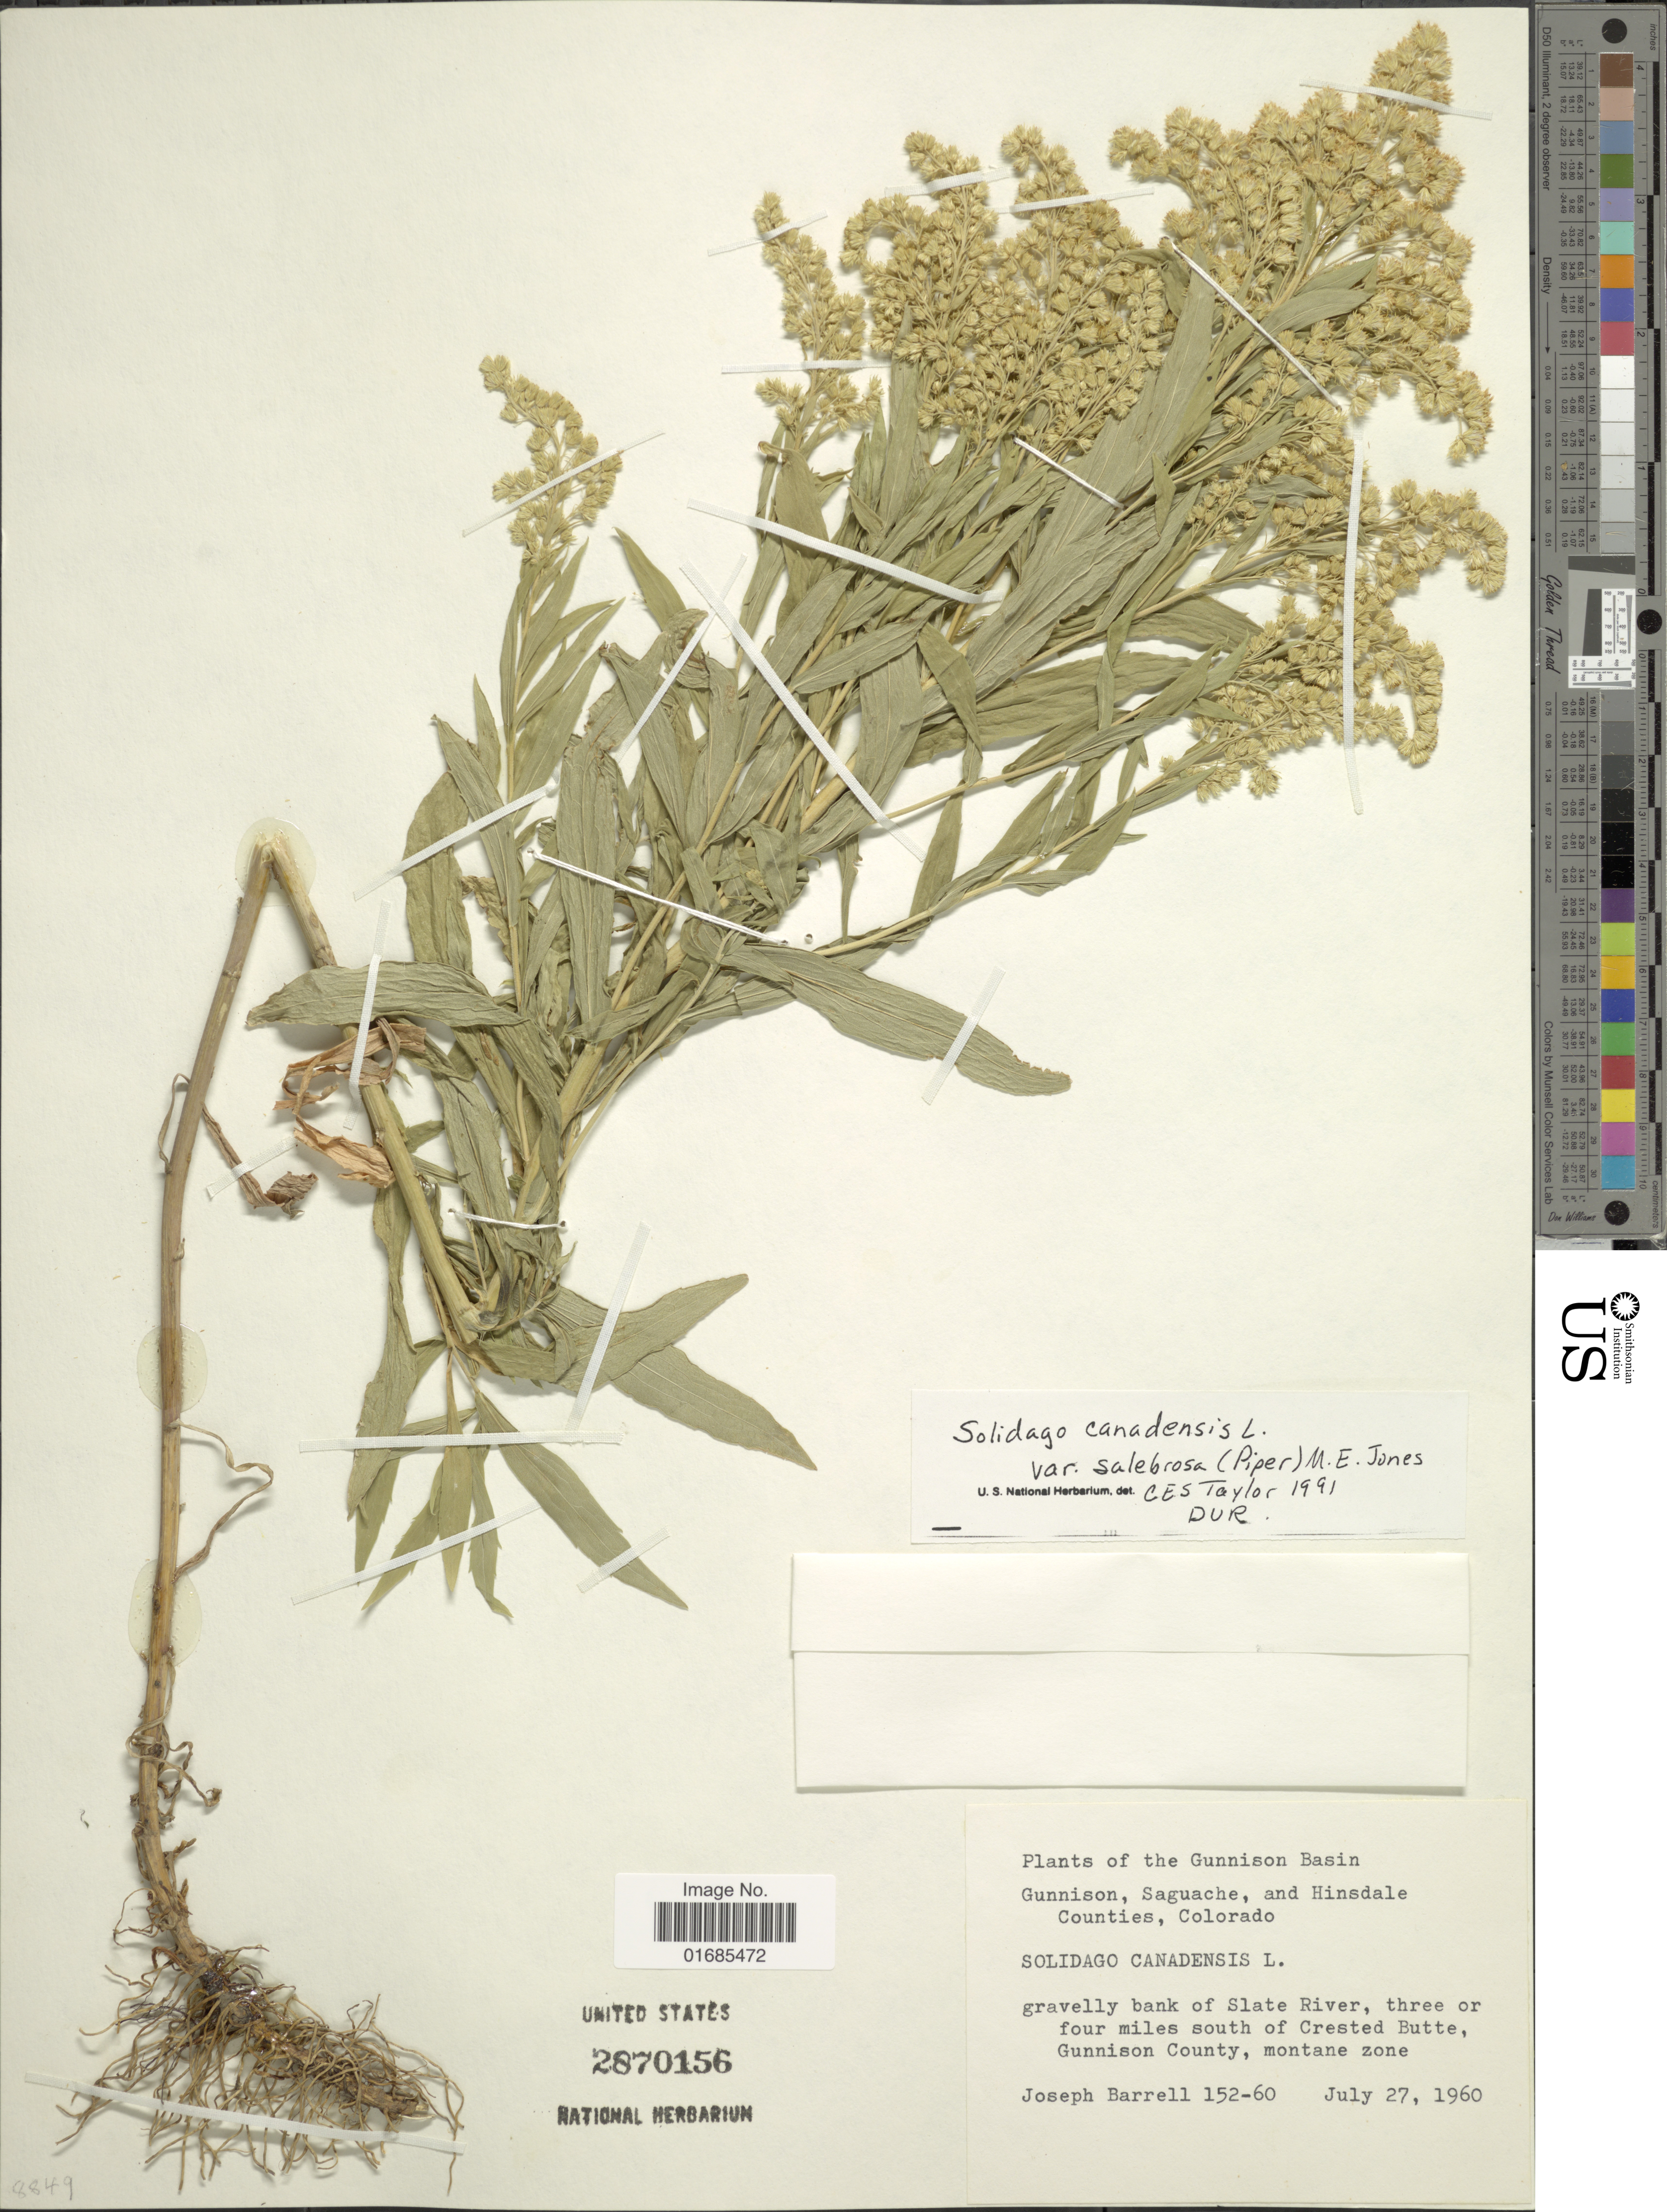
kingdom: Plantae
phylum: Tracheophyta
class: Magnoliopsida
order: Asterales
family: Asteraceae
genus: Solidago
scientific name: Solidago canadensis var. salebrosa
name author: (Piper) M.E. Jones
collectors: J. Barrell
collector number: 152-60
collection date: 1960-07-27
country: United States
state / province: Colorado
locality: Gunnison Basin, Gunnison, Saguache, and Hinsdale Counties, gravelly bank of Slate River, three or four miles south of Crested Butte, Gunnison County, montane zone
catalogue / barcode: US 2870156